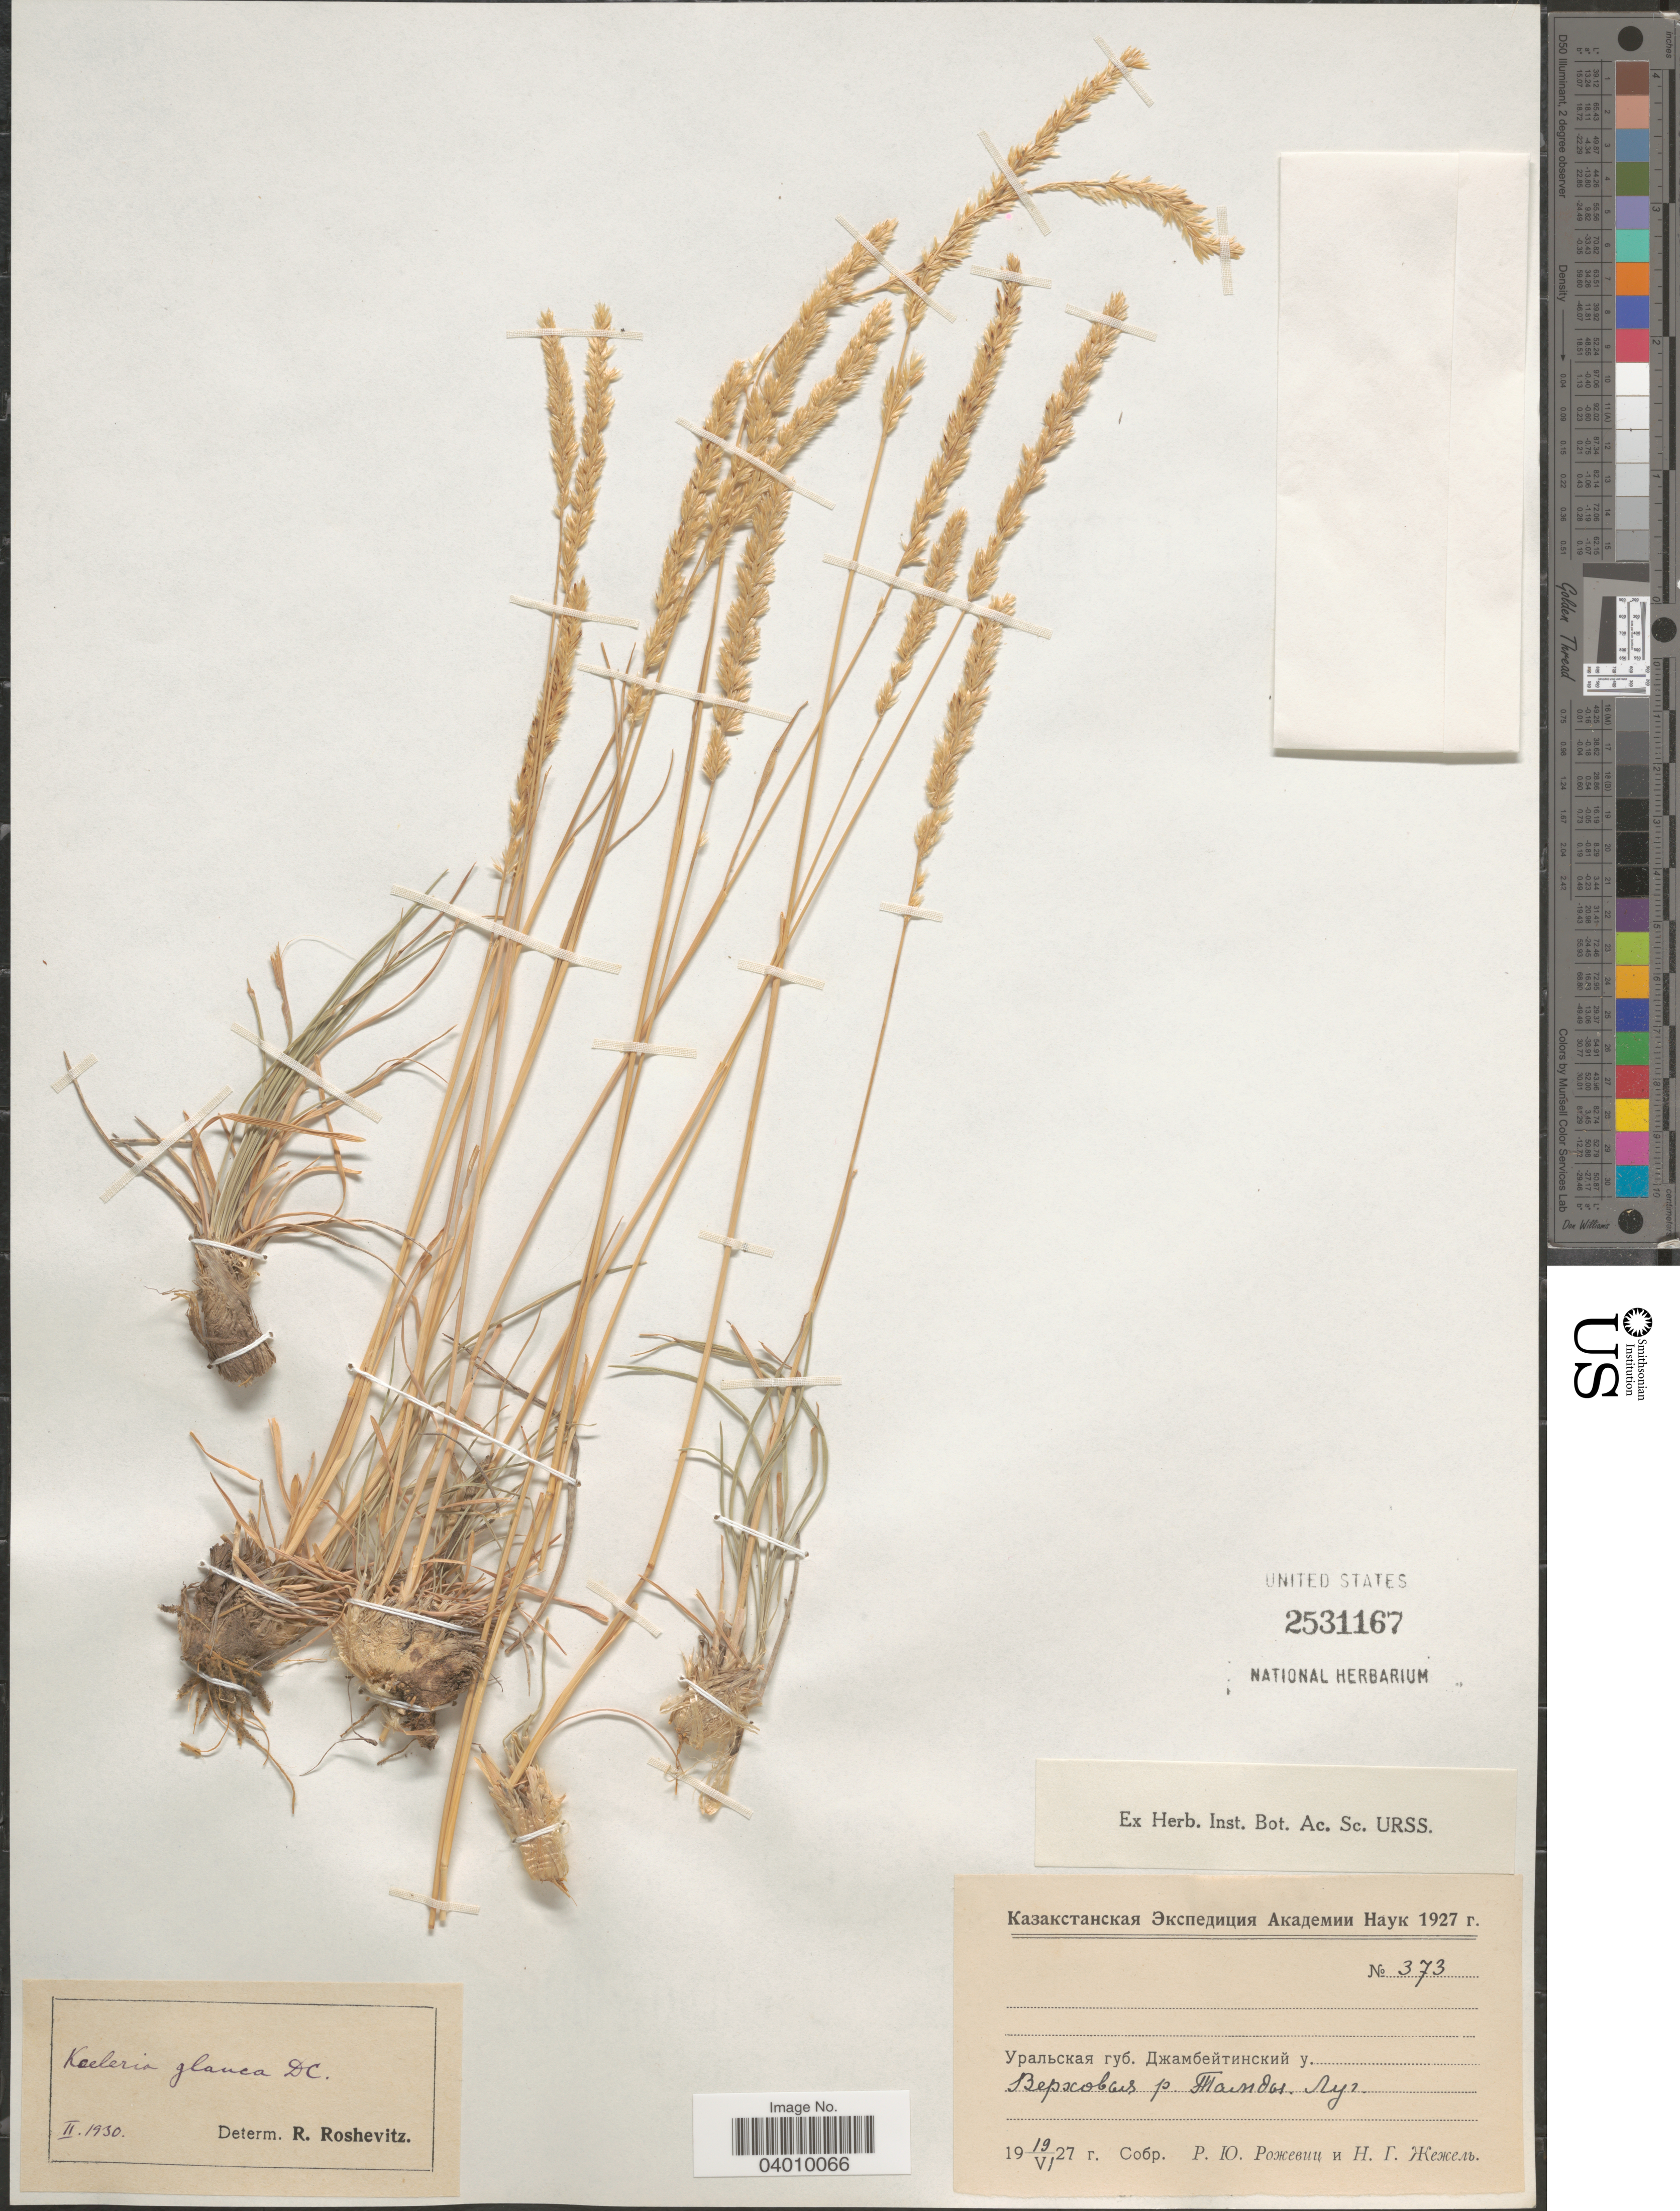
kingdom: Plantae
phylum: Tracheophyta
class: Liliopsida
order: Poales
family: Poaceae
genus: Koeleria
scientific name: Koeleria glauca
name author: (Spreng.) DC.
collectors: P. Rozhevits & N. Zhezhel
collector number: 373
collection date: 1927-06-19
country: Kazakhstan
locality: River Tamdy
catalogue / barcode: US 2531167